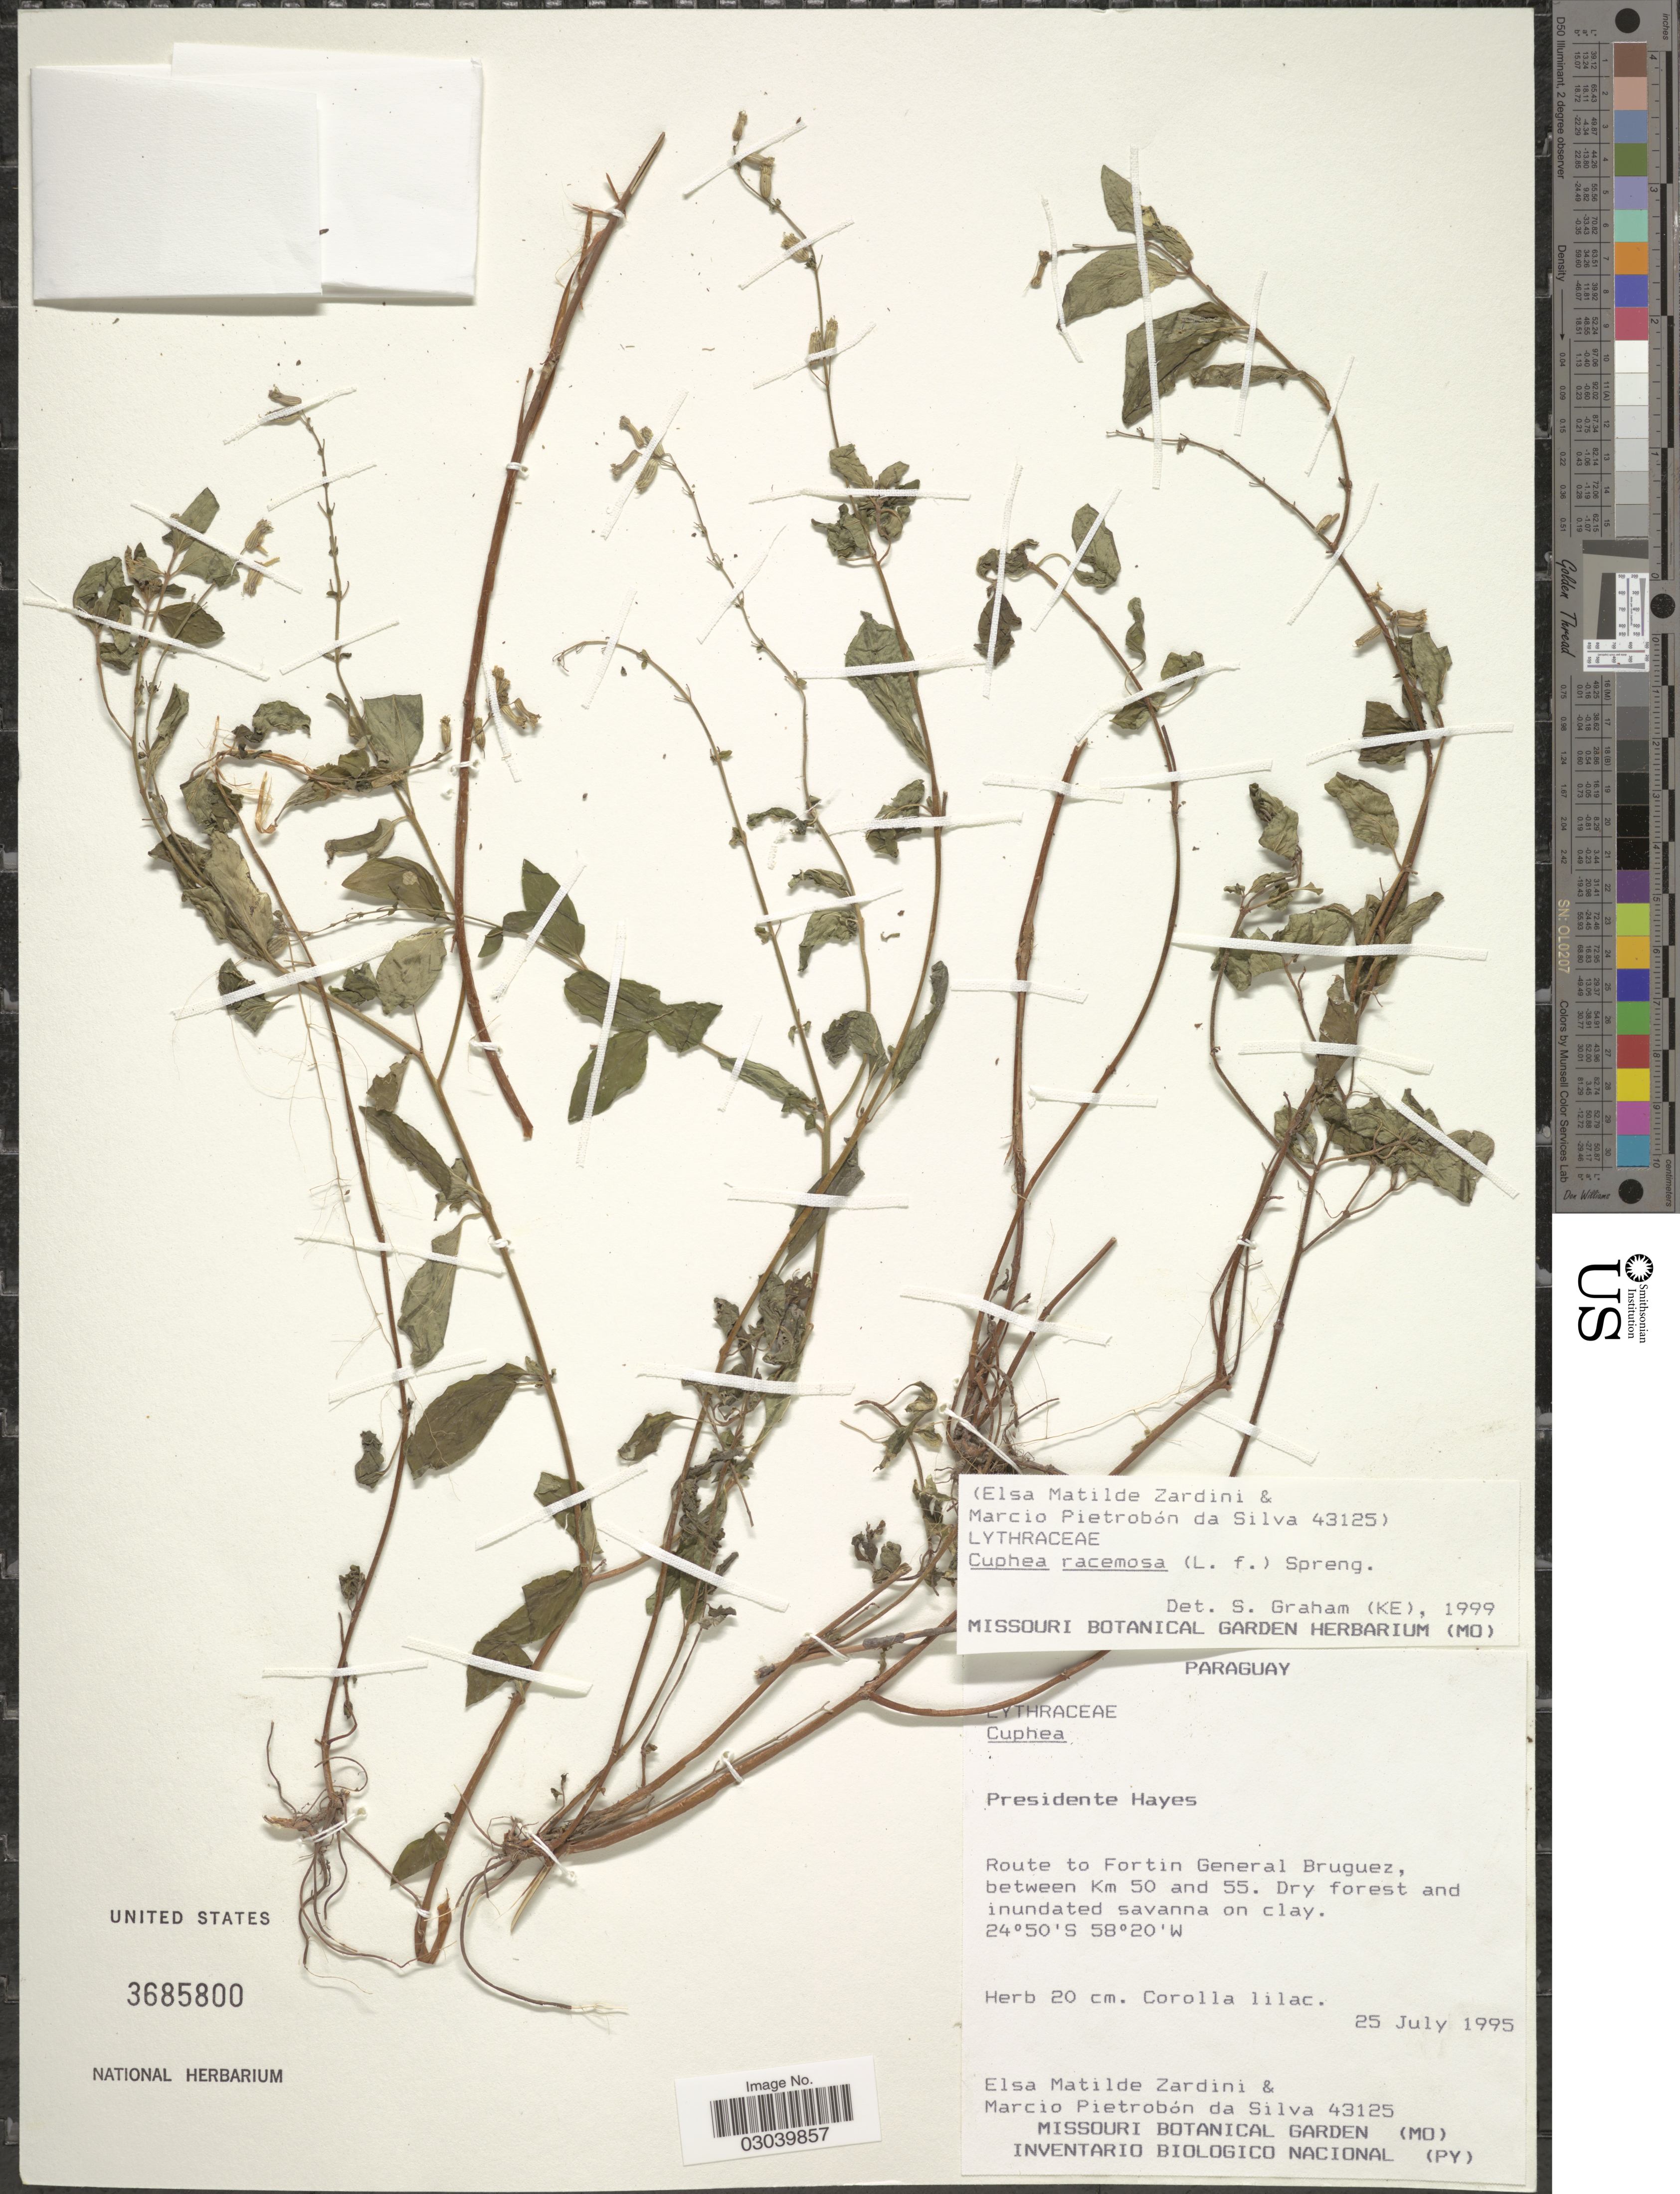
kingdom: Plantae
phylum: Tracheophyta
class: Magnoliopsida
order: Myrtales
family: Lythraceae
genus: Cuphea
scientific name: Cuphea racemosa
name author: (L. f.) Spreng.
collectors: E. M. Zardini & M. P. Silva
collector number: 43125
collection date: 1995-07-25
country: Paraguay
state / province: Presidente Hayes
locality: Route to Fortin General Bruguez, between Km 50 and 55.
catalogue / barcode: US 3685800